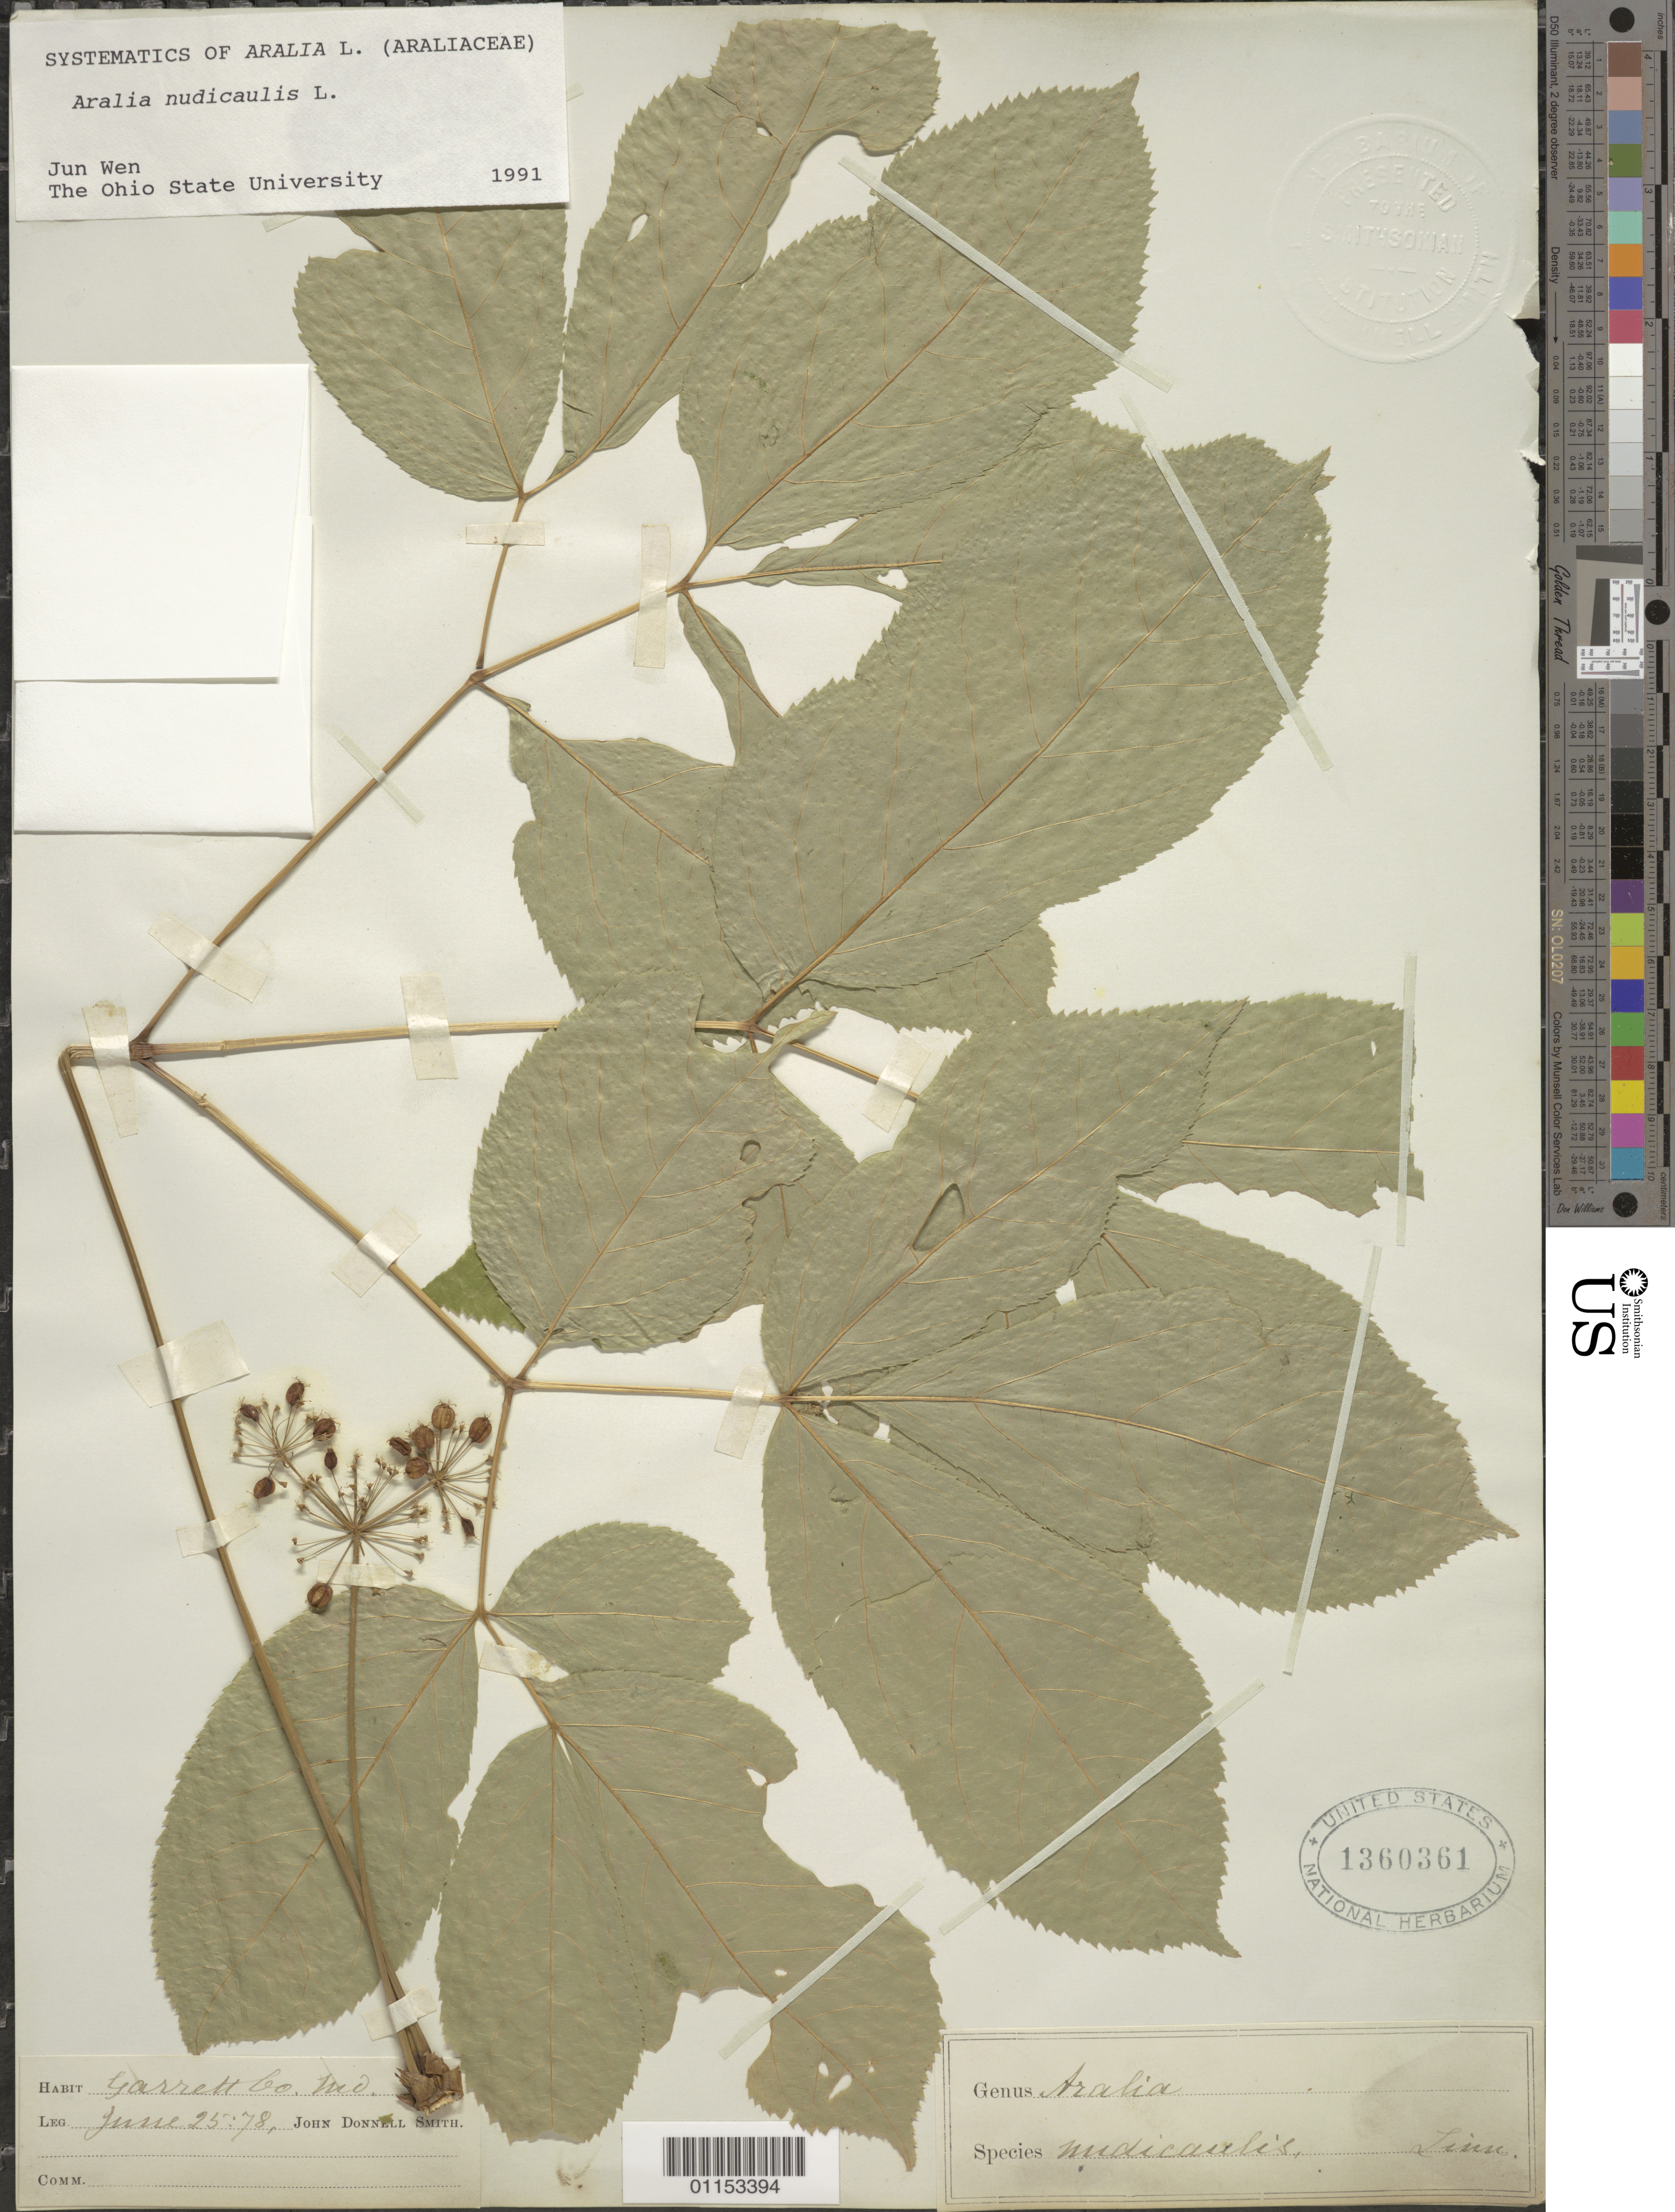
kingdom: Plantae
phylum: Tracheophyta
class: Magnoliopsida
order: Apiales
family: Araliaceae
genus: Aralia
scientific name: Aralia nudicaulis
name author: L.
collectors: J. Donnell Smith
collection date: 1878-06-25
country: United States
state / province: Maryland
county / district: Garrett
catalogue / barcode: US 1360361